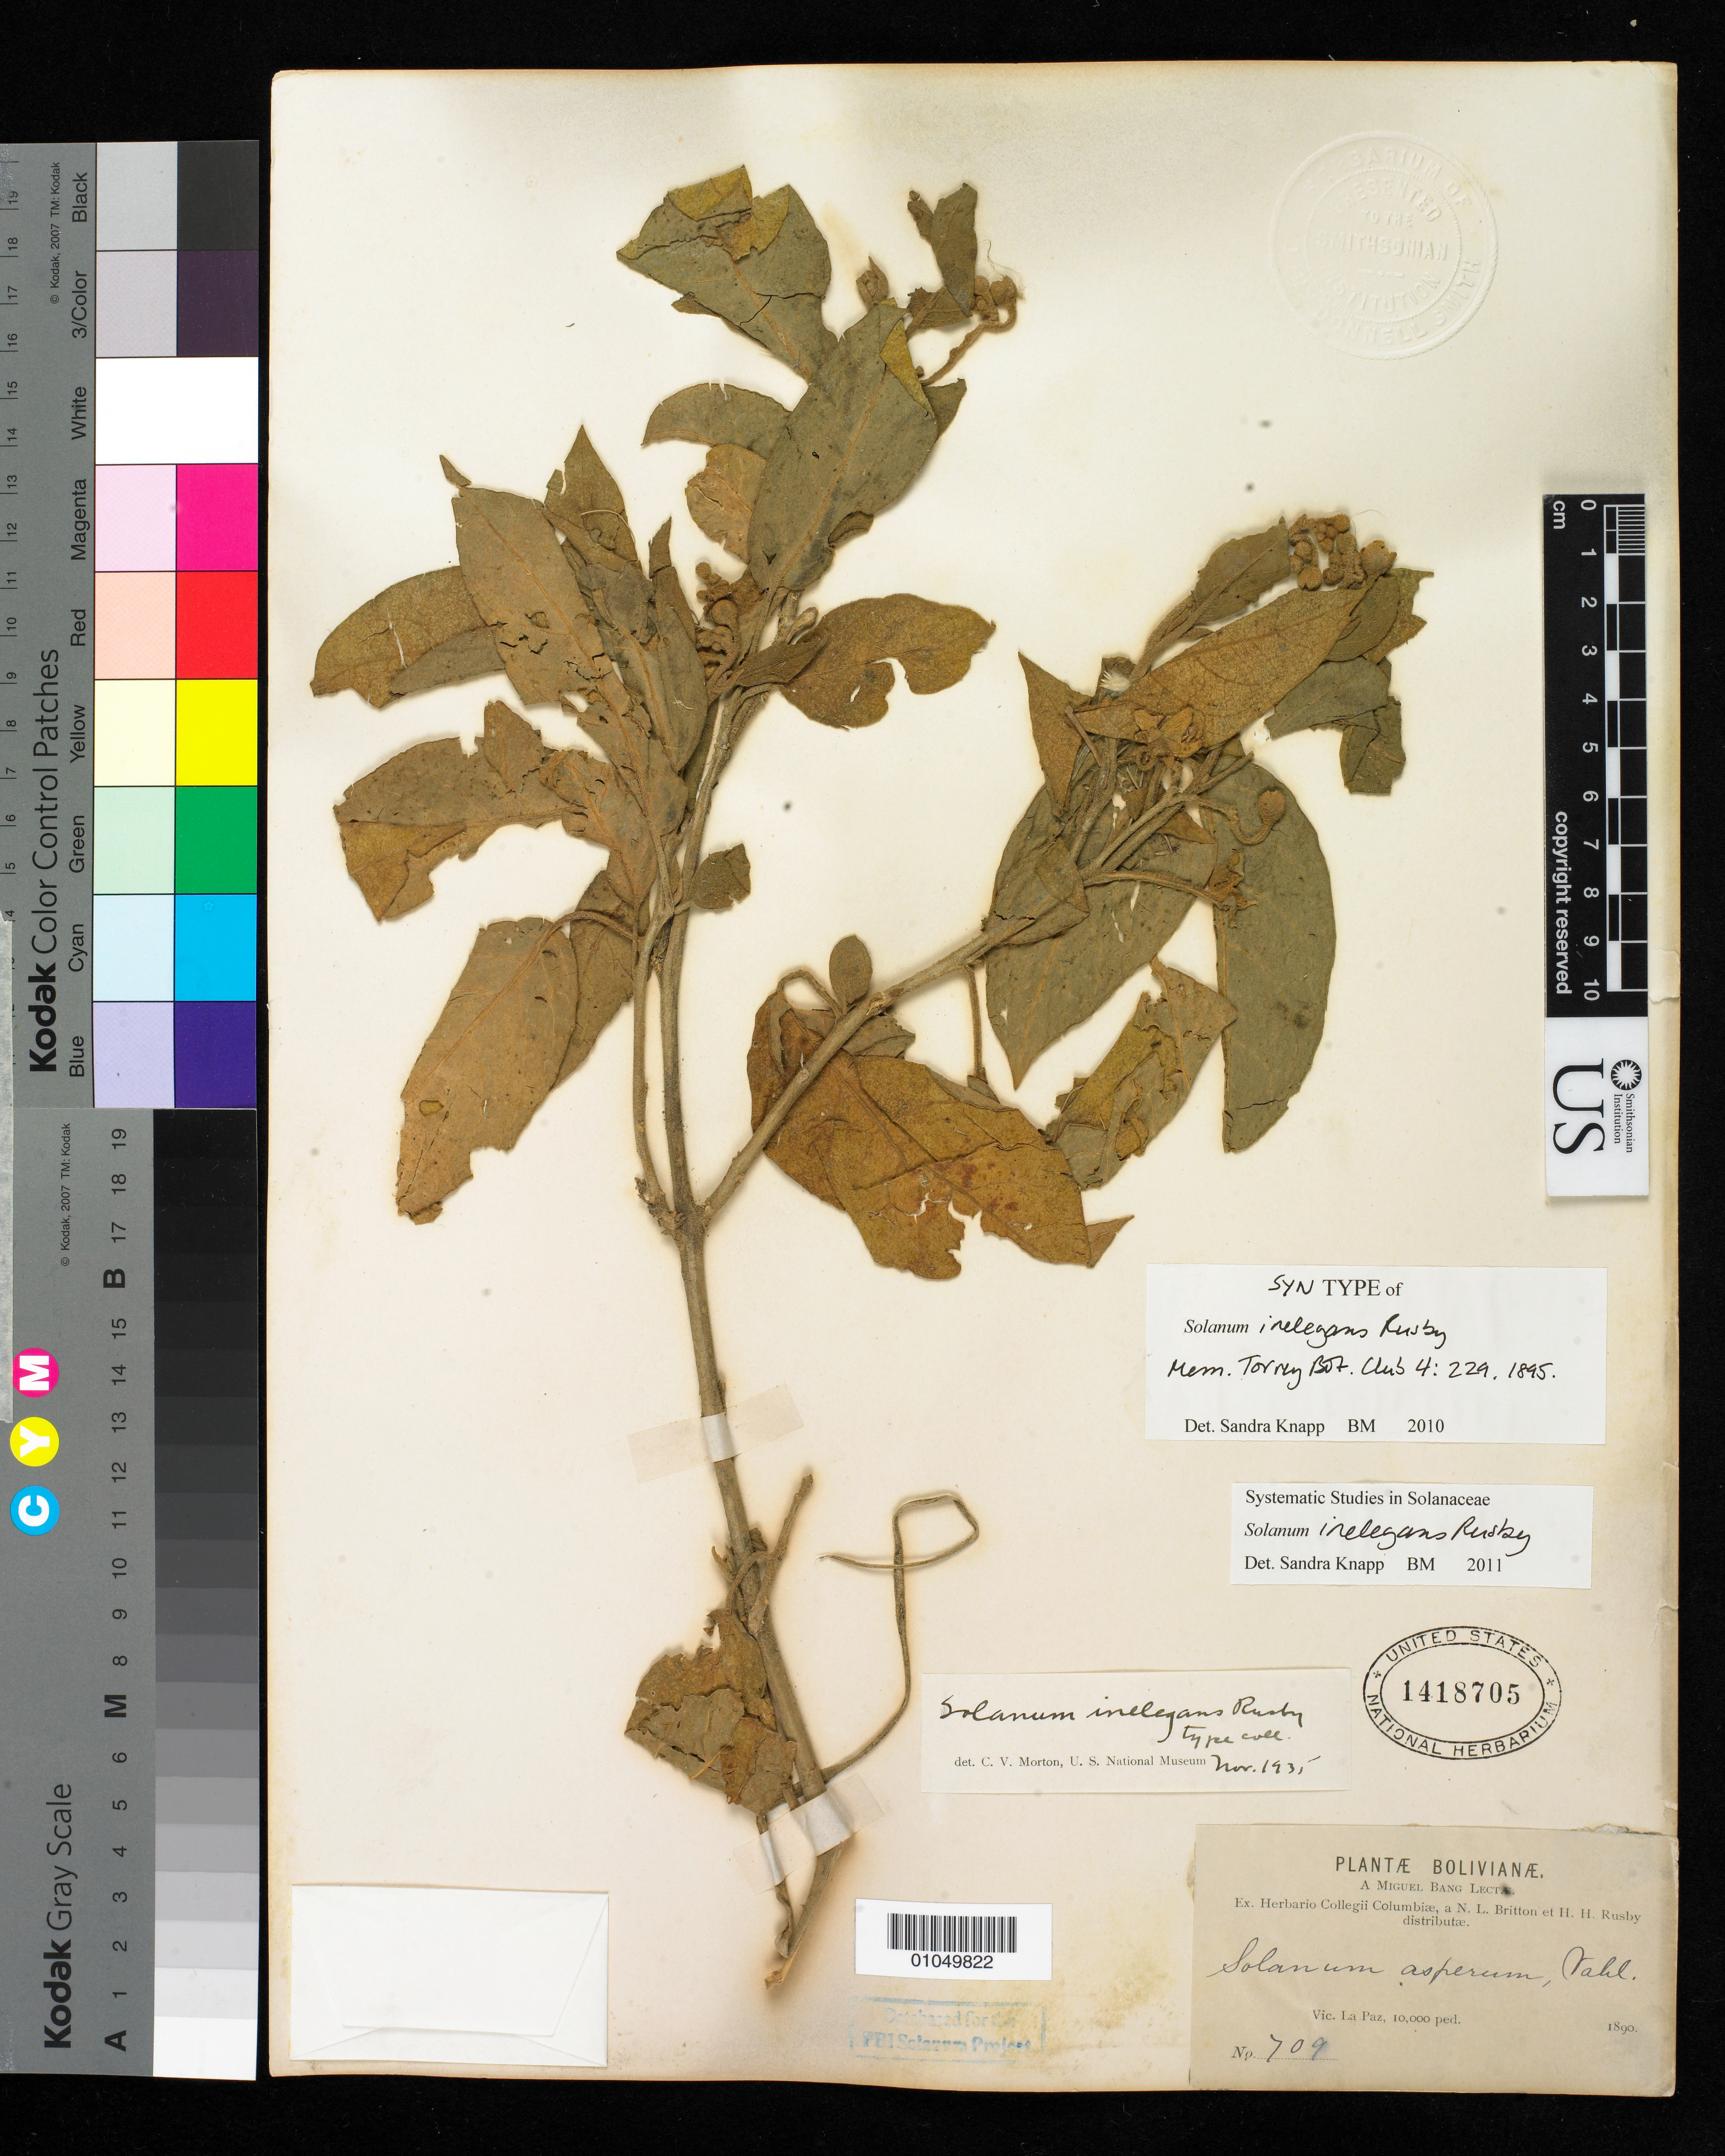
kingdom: Plantae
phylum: Tracheophyta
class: Magnoliopsida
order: Solanales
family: Solanaceae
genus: Solanum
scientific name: Solanum inelegans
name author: Rusby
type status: Syntype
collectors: M. Bang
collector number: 709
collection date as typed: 1890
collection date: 1890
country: Bolivia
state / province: La Paz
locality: Vic. La Paz.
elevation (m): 3048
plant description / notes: Specimen ex John Donnell Smith herbarium.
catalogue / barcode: US 1418705